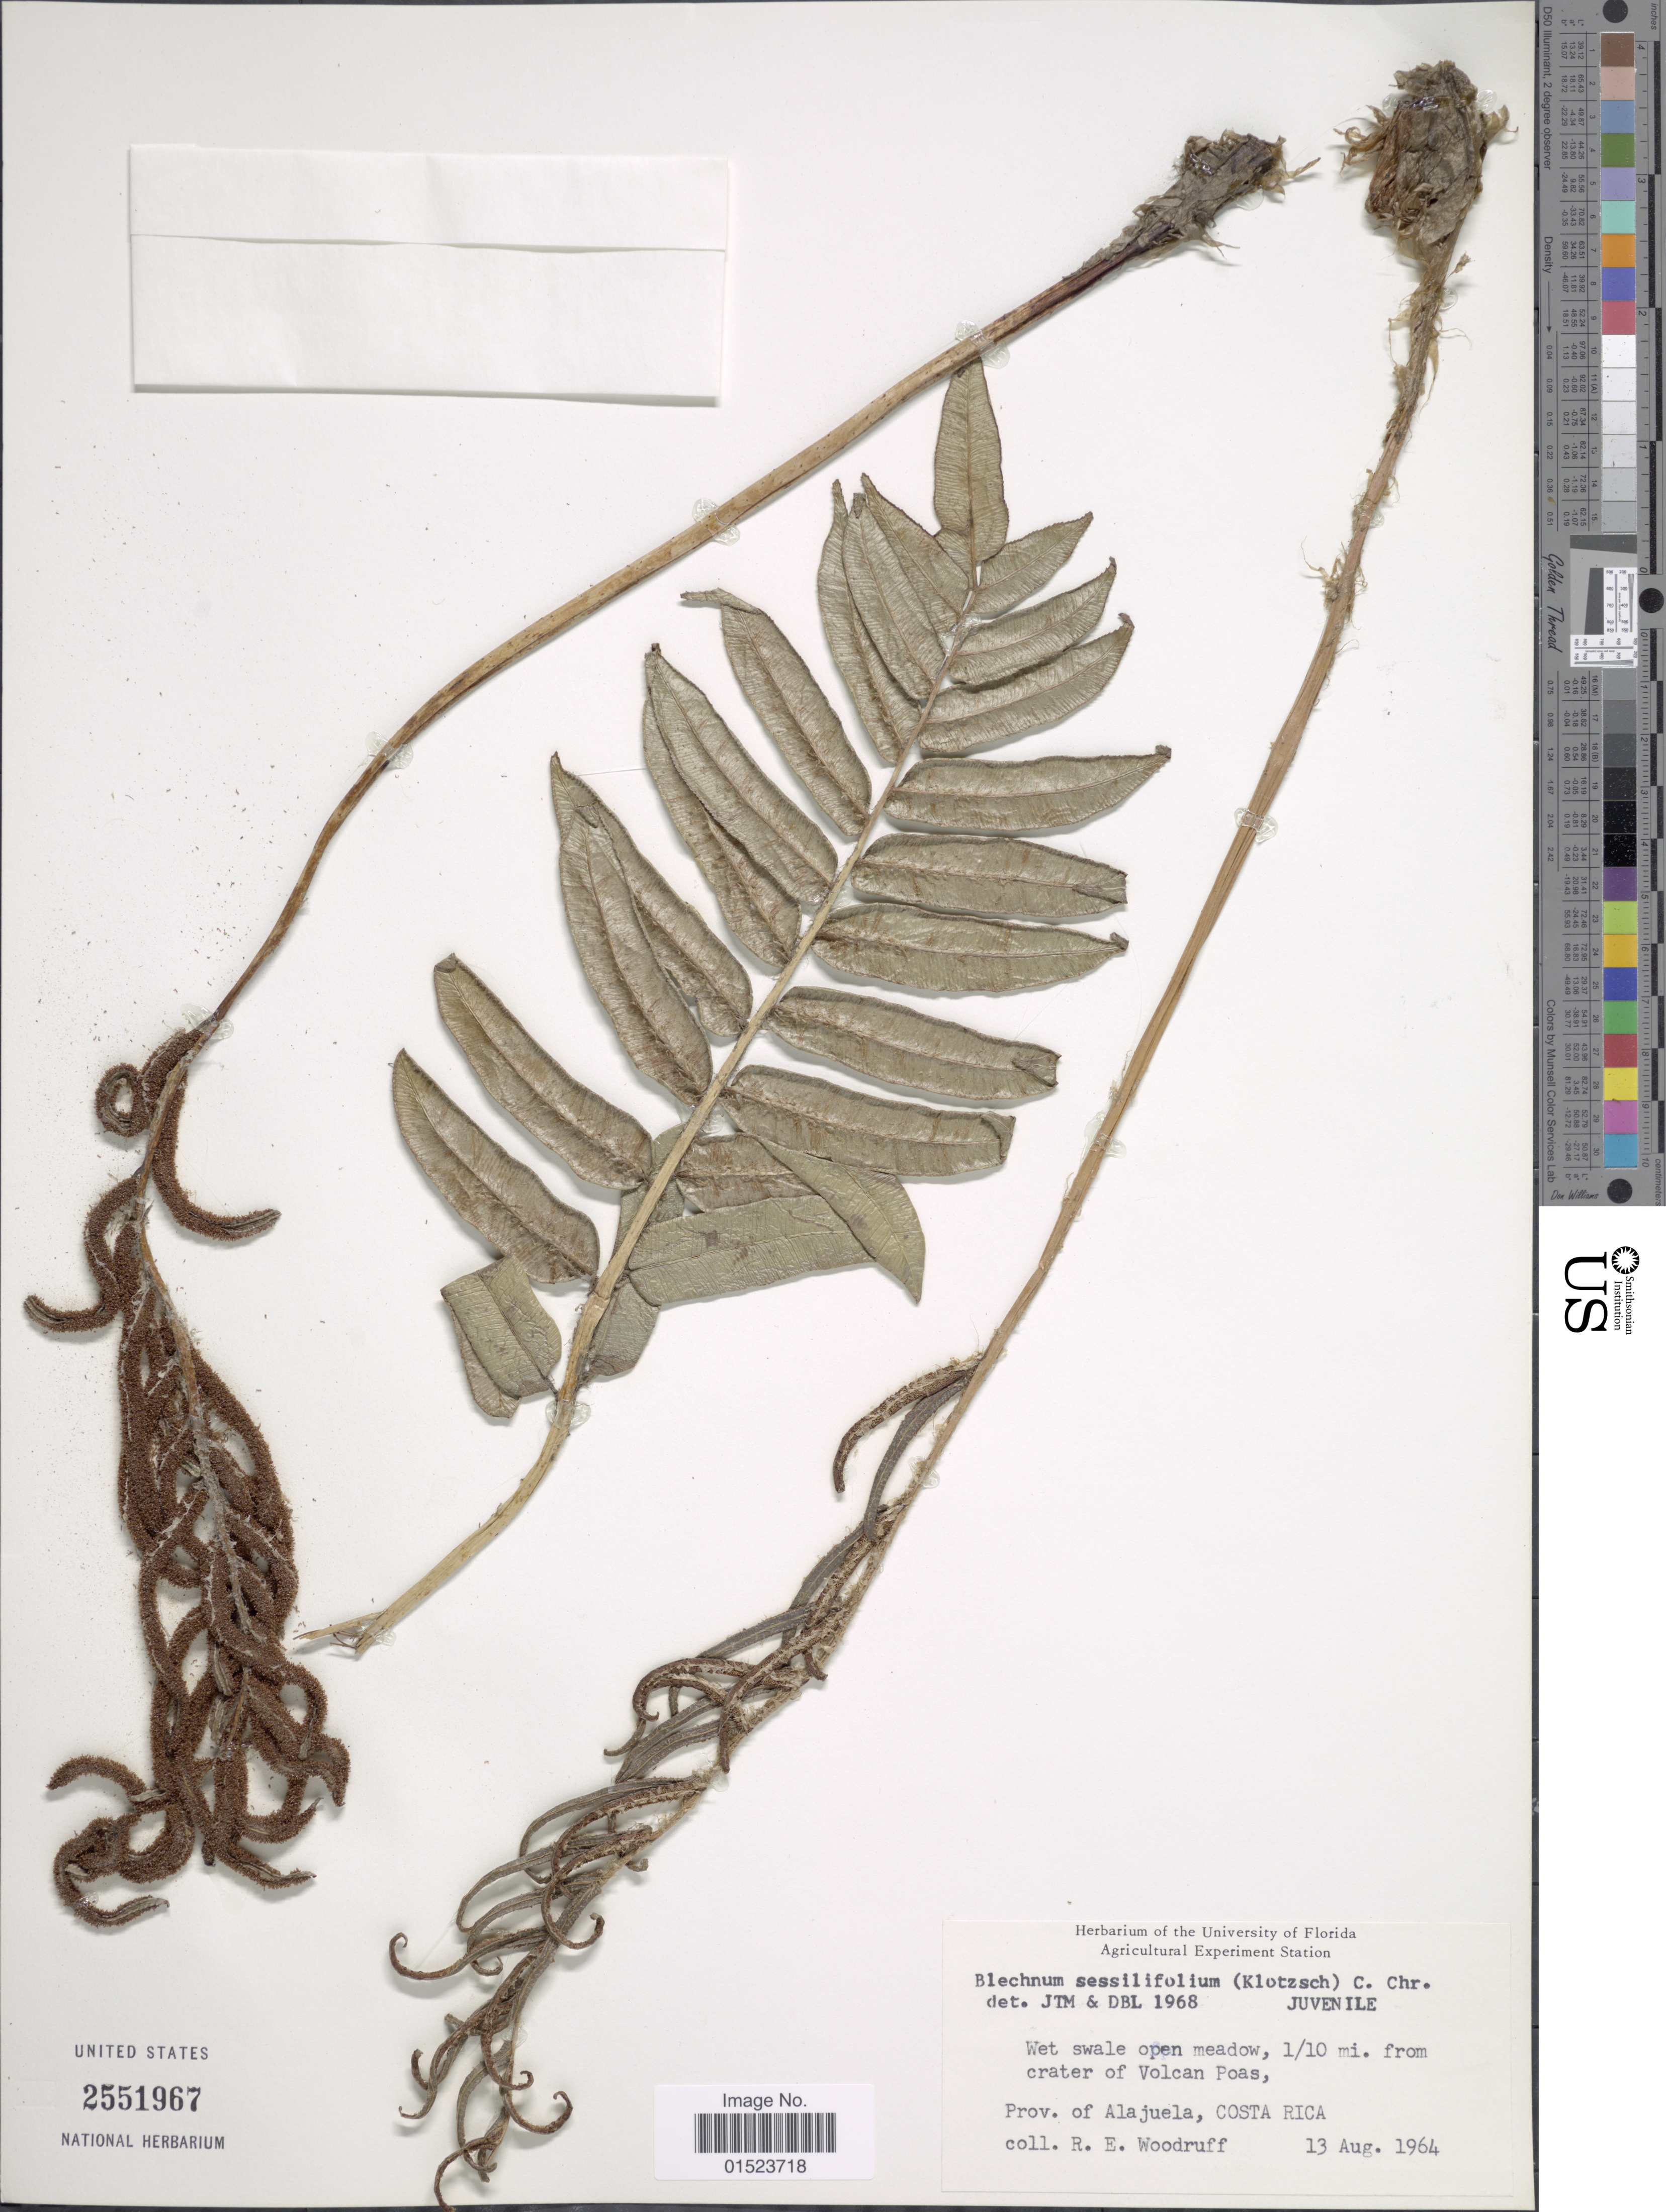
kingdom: Plantae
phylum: Tracheophyta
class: Polypodiopsida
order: Polypodiales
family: Blechnaceae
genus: Blechnum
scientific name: Blechnum christii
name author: C. Chr.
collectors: R. Woodruff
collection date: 1964-08-13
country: Costa Rica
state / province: Alajuela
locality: Wet swale open meadow, 1/10 mi. from crater of Volcan Poas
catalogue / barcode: US 2551967